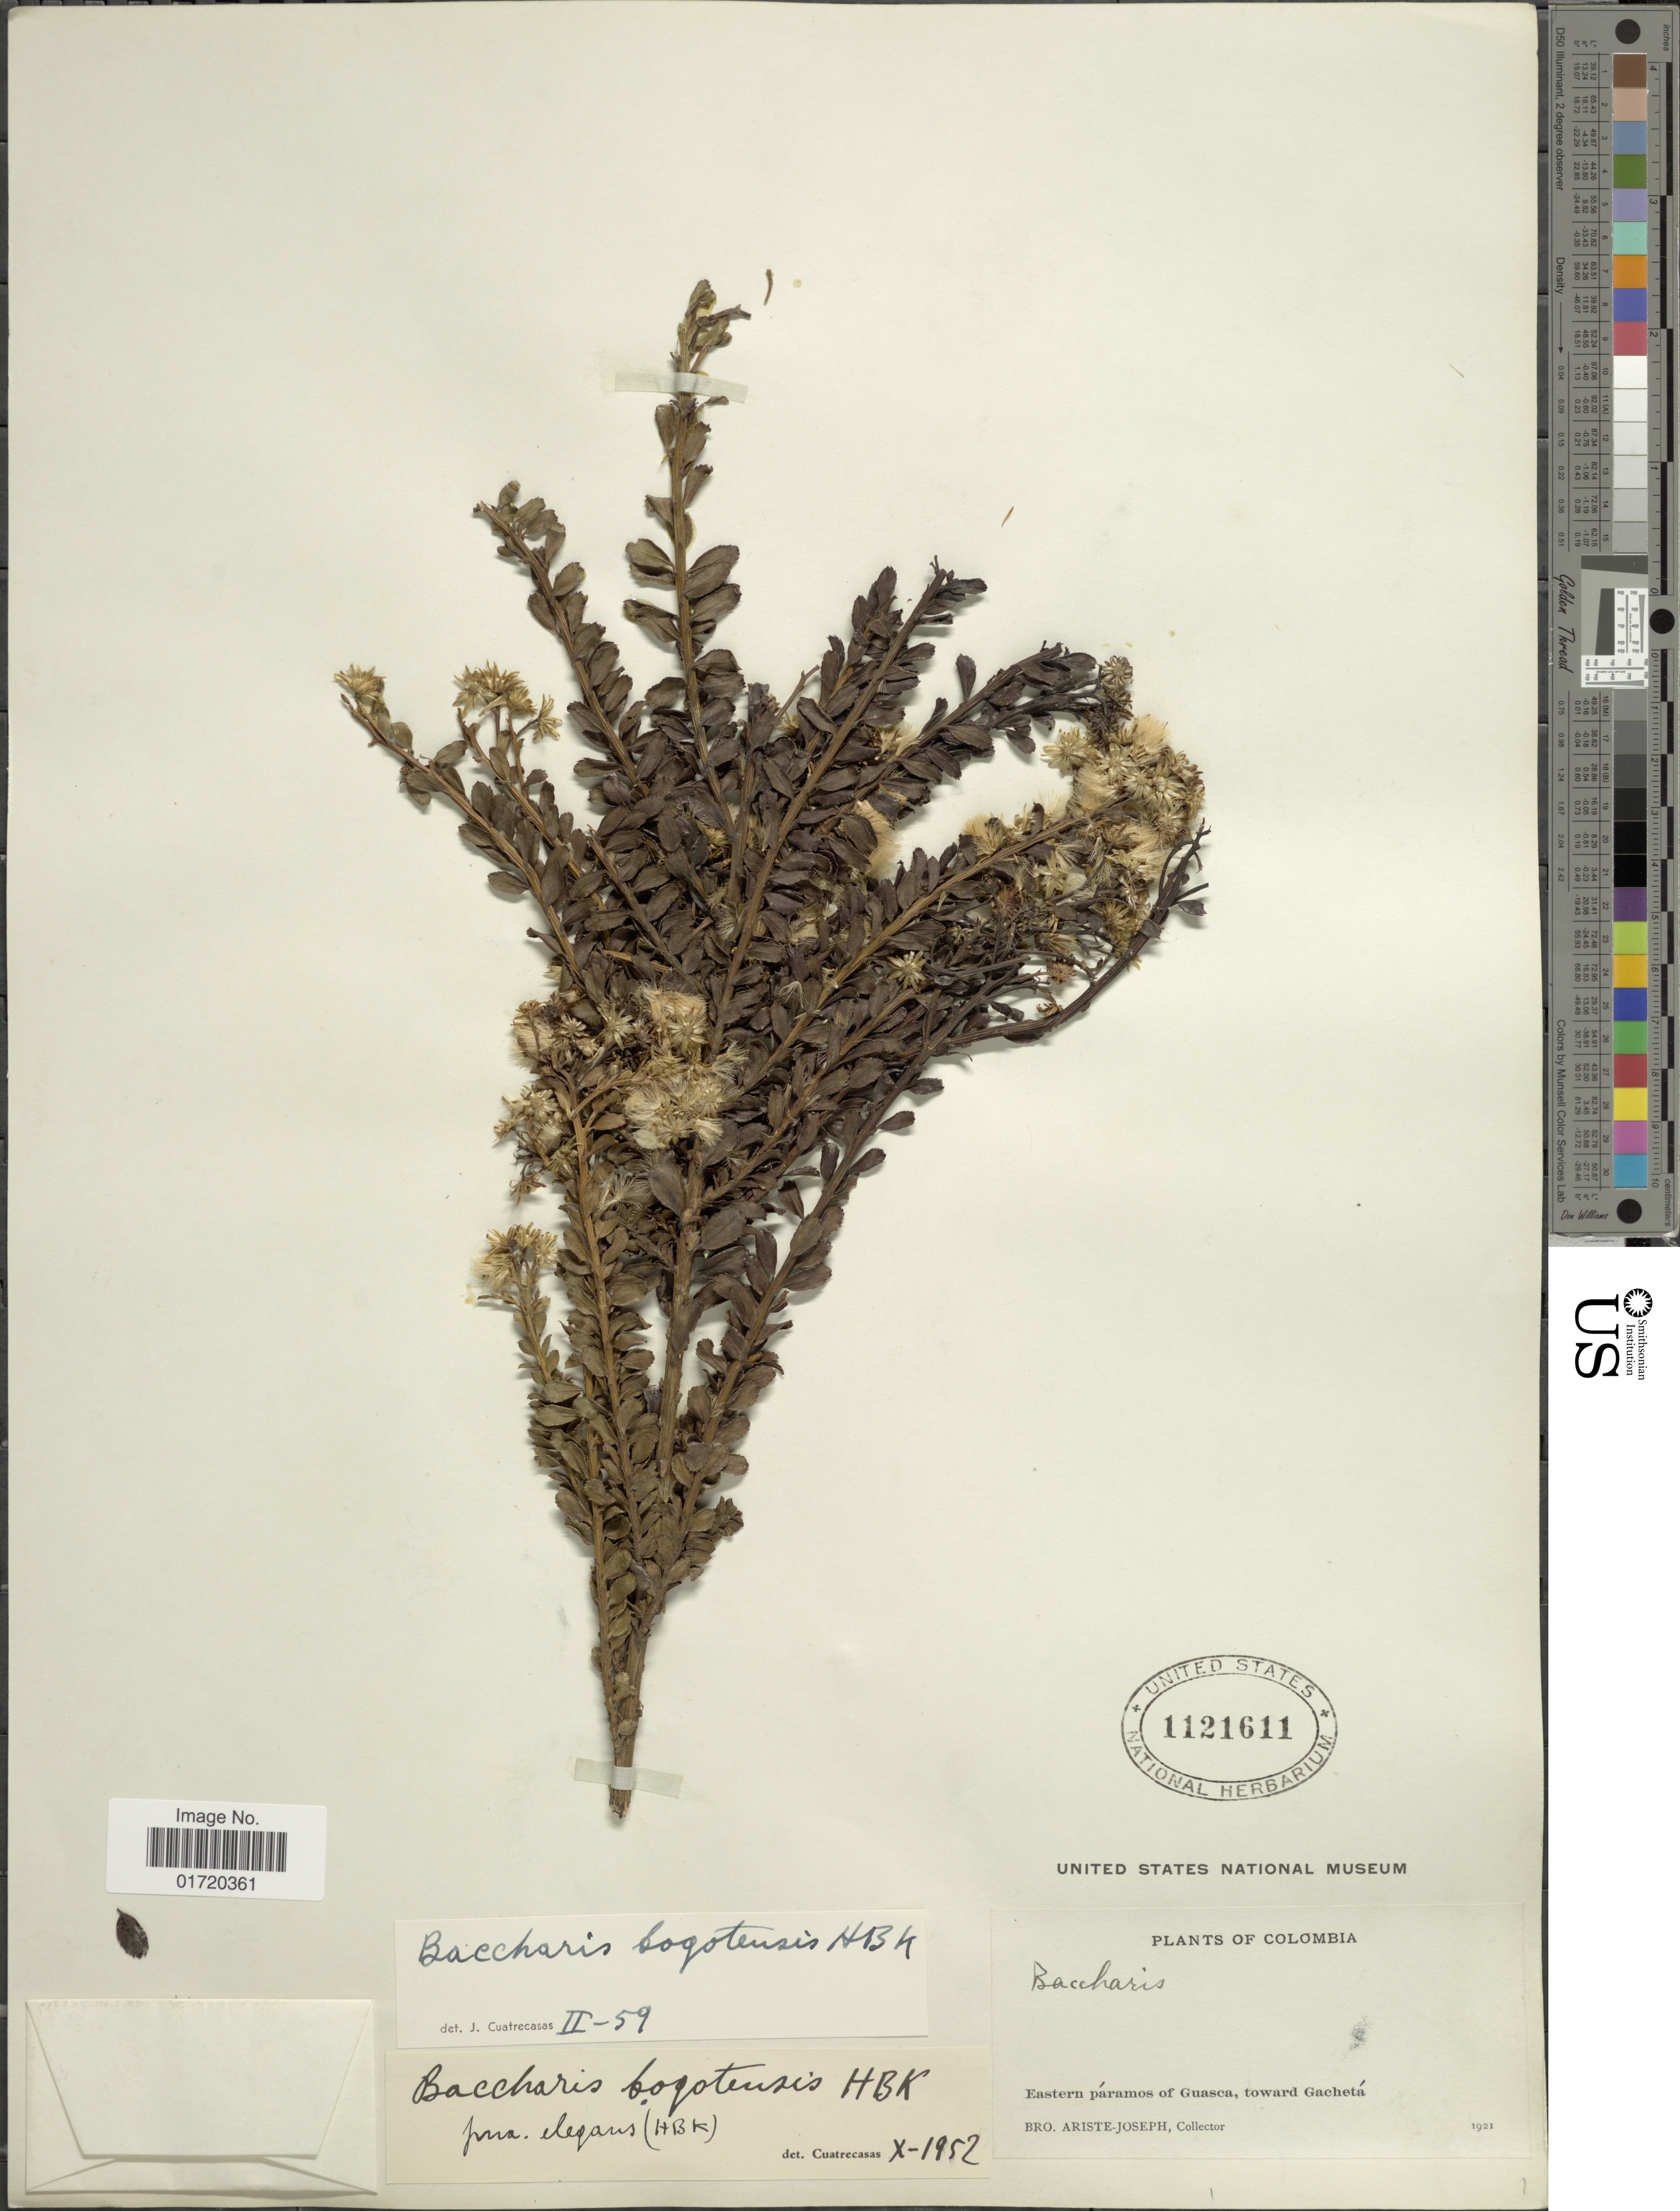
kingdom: Plantae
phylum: Tracheophyta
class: Magnoliopsida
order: Asterales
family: Asteraceae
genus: Baccharis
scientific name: Baccharis bogotensis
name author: Kunth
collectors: Bro. Ariste-Joseph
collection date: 1921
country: Colombia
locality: Eastern paramos of Guasca, toward Gacheta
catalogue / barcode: US 1121611